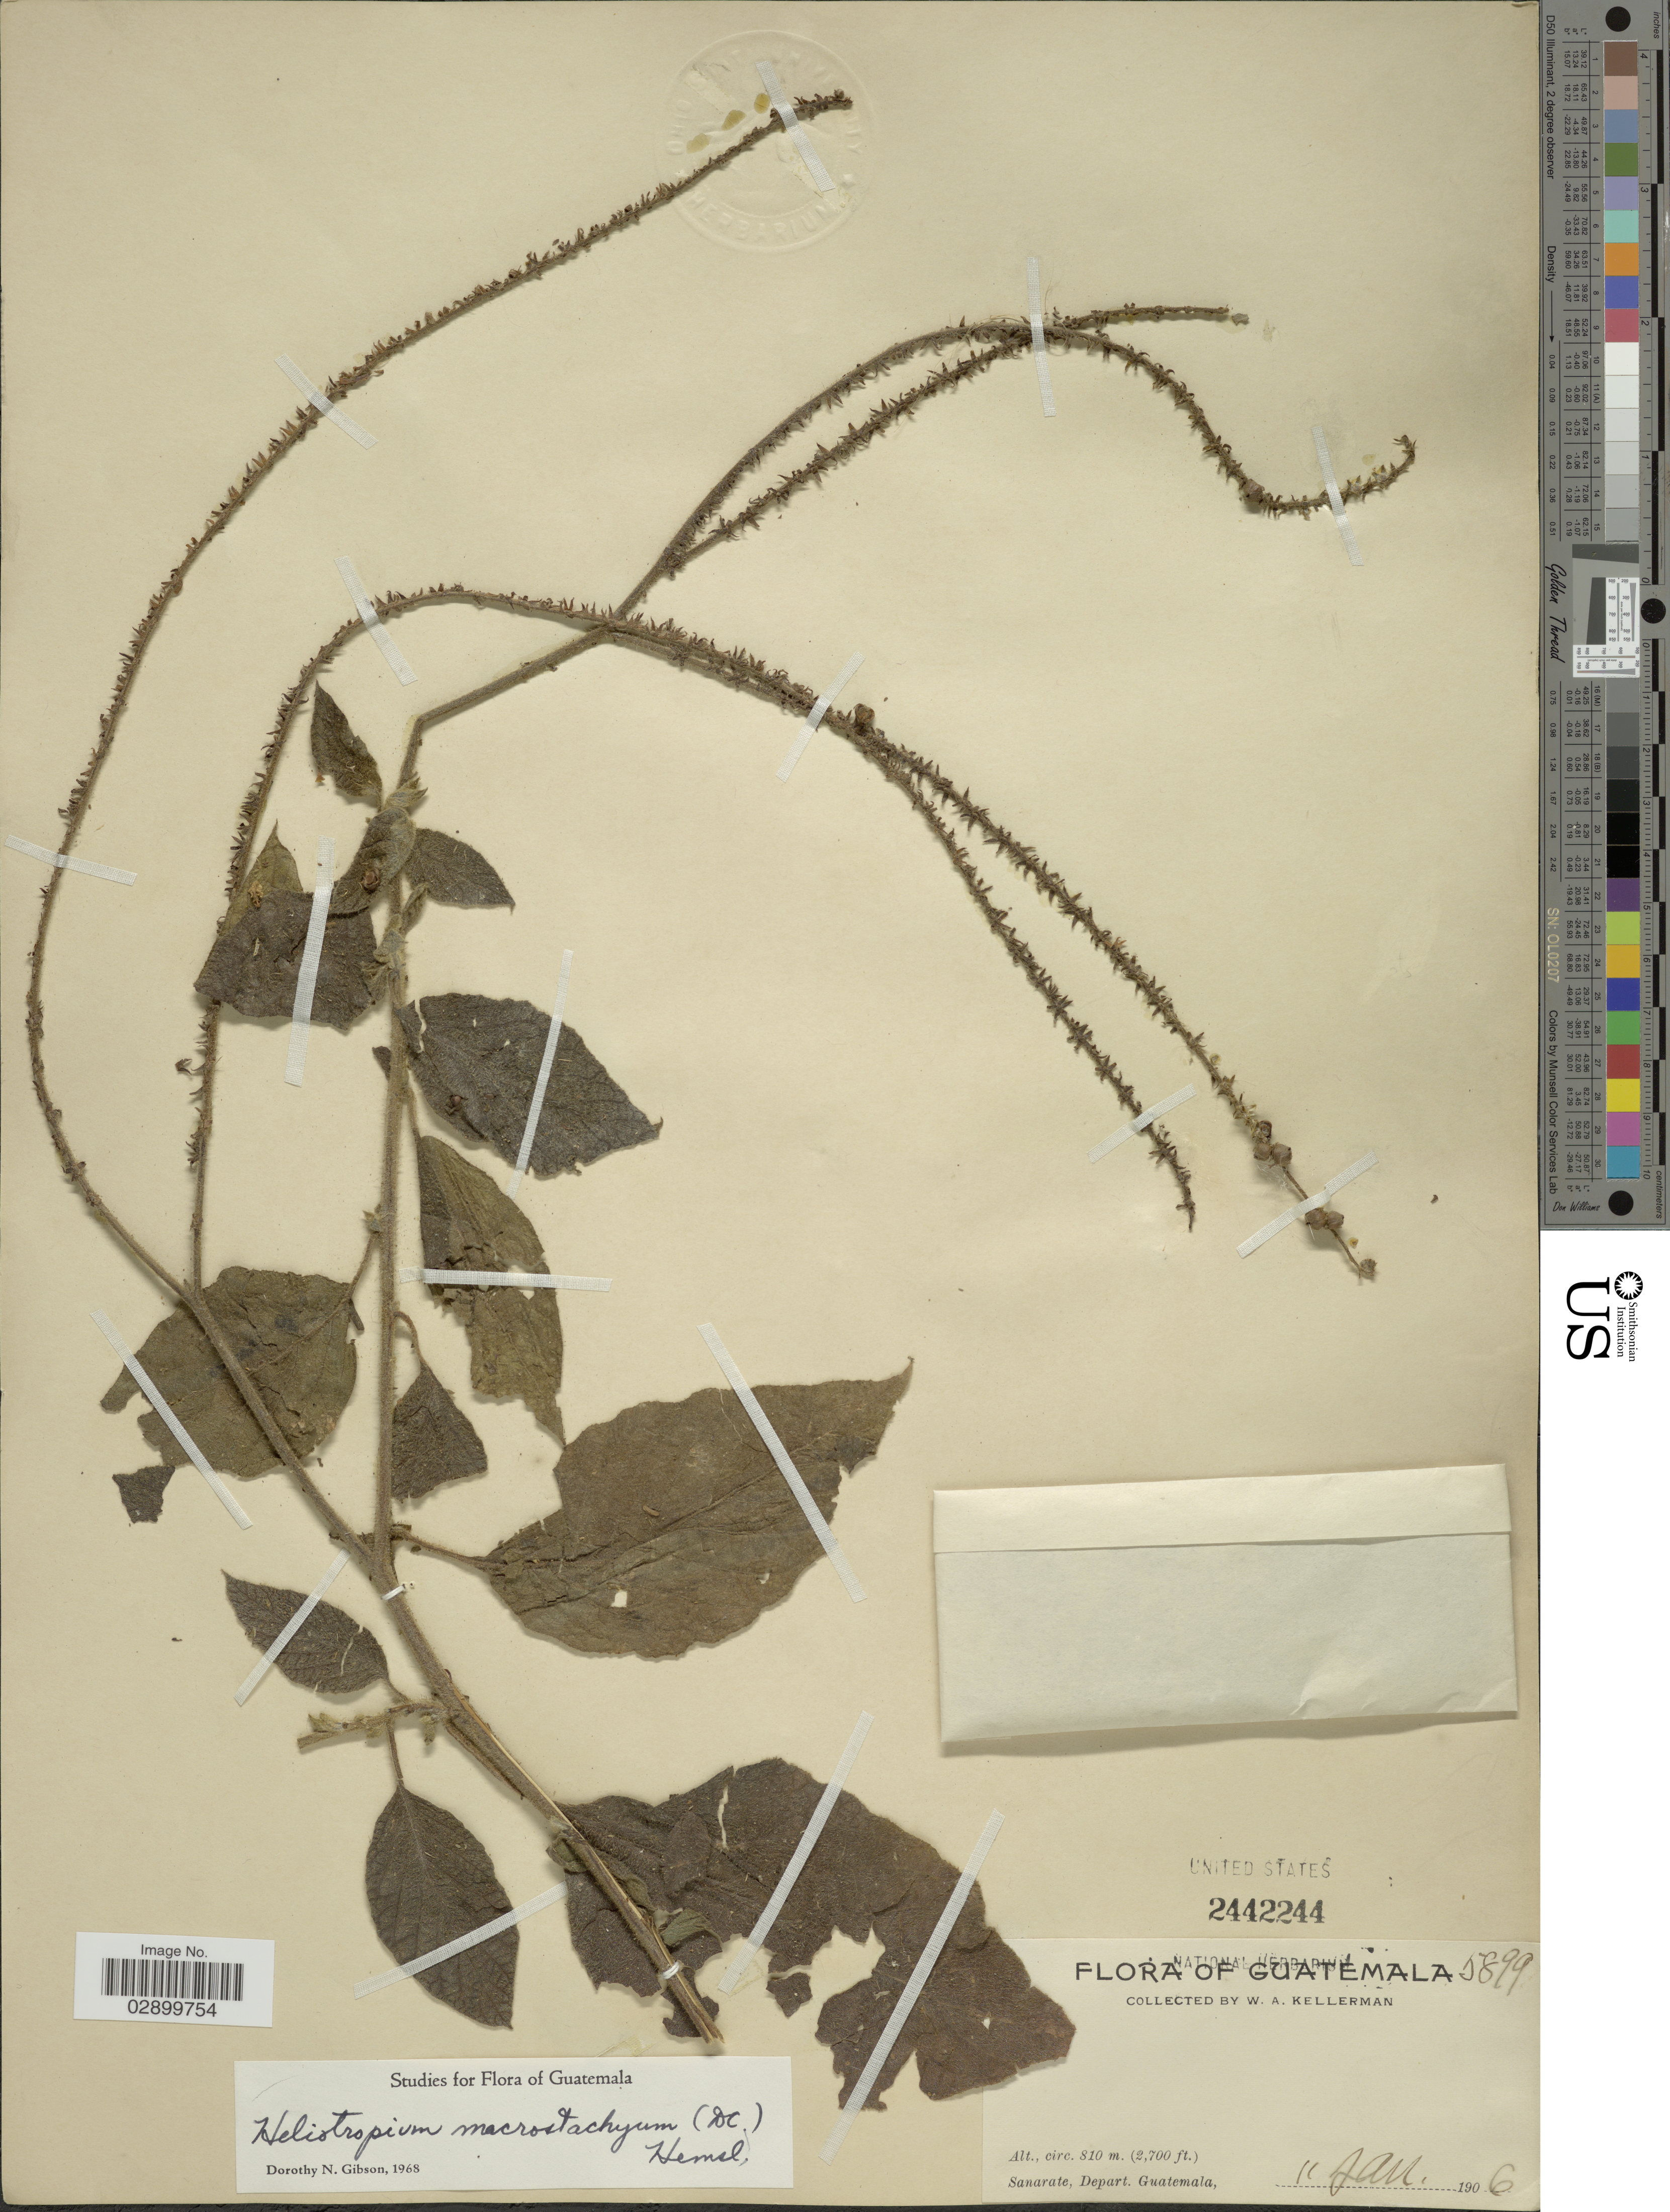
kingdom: Plantae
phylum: Tracheophyta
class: Magnoliopsida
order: Boraginales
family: Heliotropiaceae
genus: Heliotropium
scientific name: Heliotropium macrostachyum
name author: (DC.) Hemsl.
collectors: W. Kellerman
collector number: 5899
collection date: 1906-01-11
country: Guatemala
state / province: Guatemala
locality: Sanarate. Depart. Guatemala.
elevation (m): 810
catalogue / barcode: US 244224